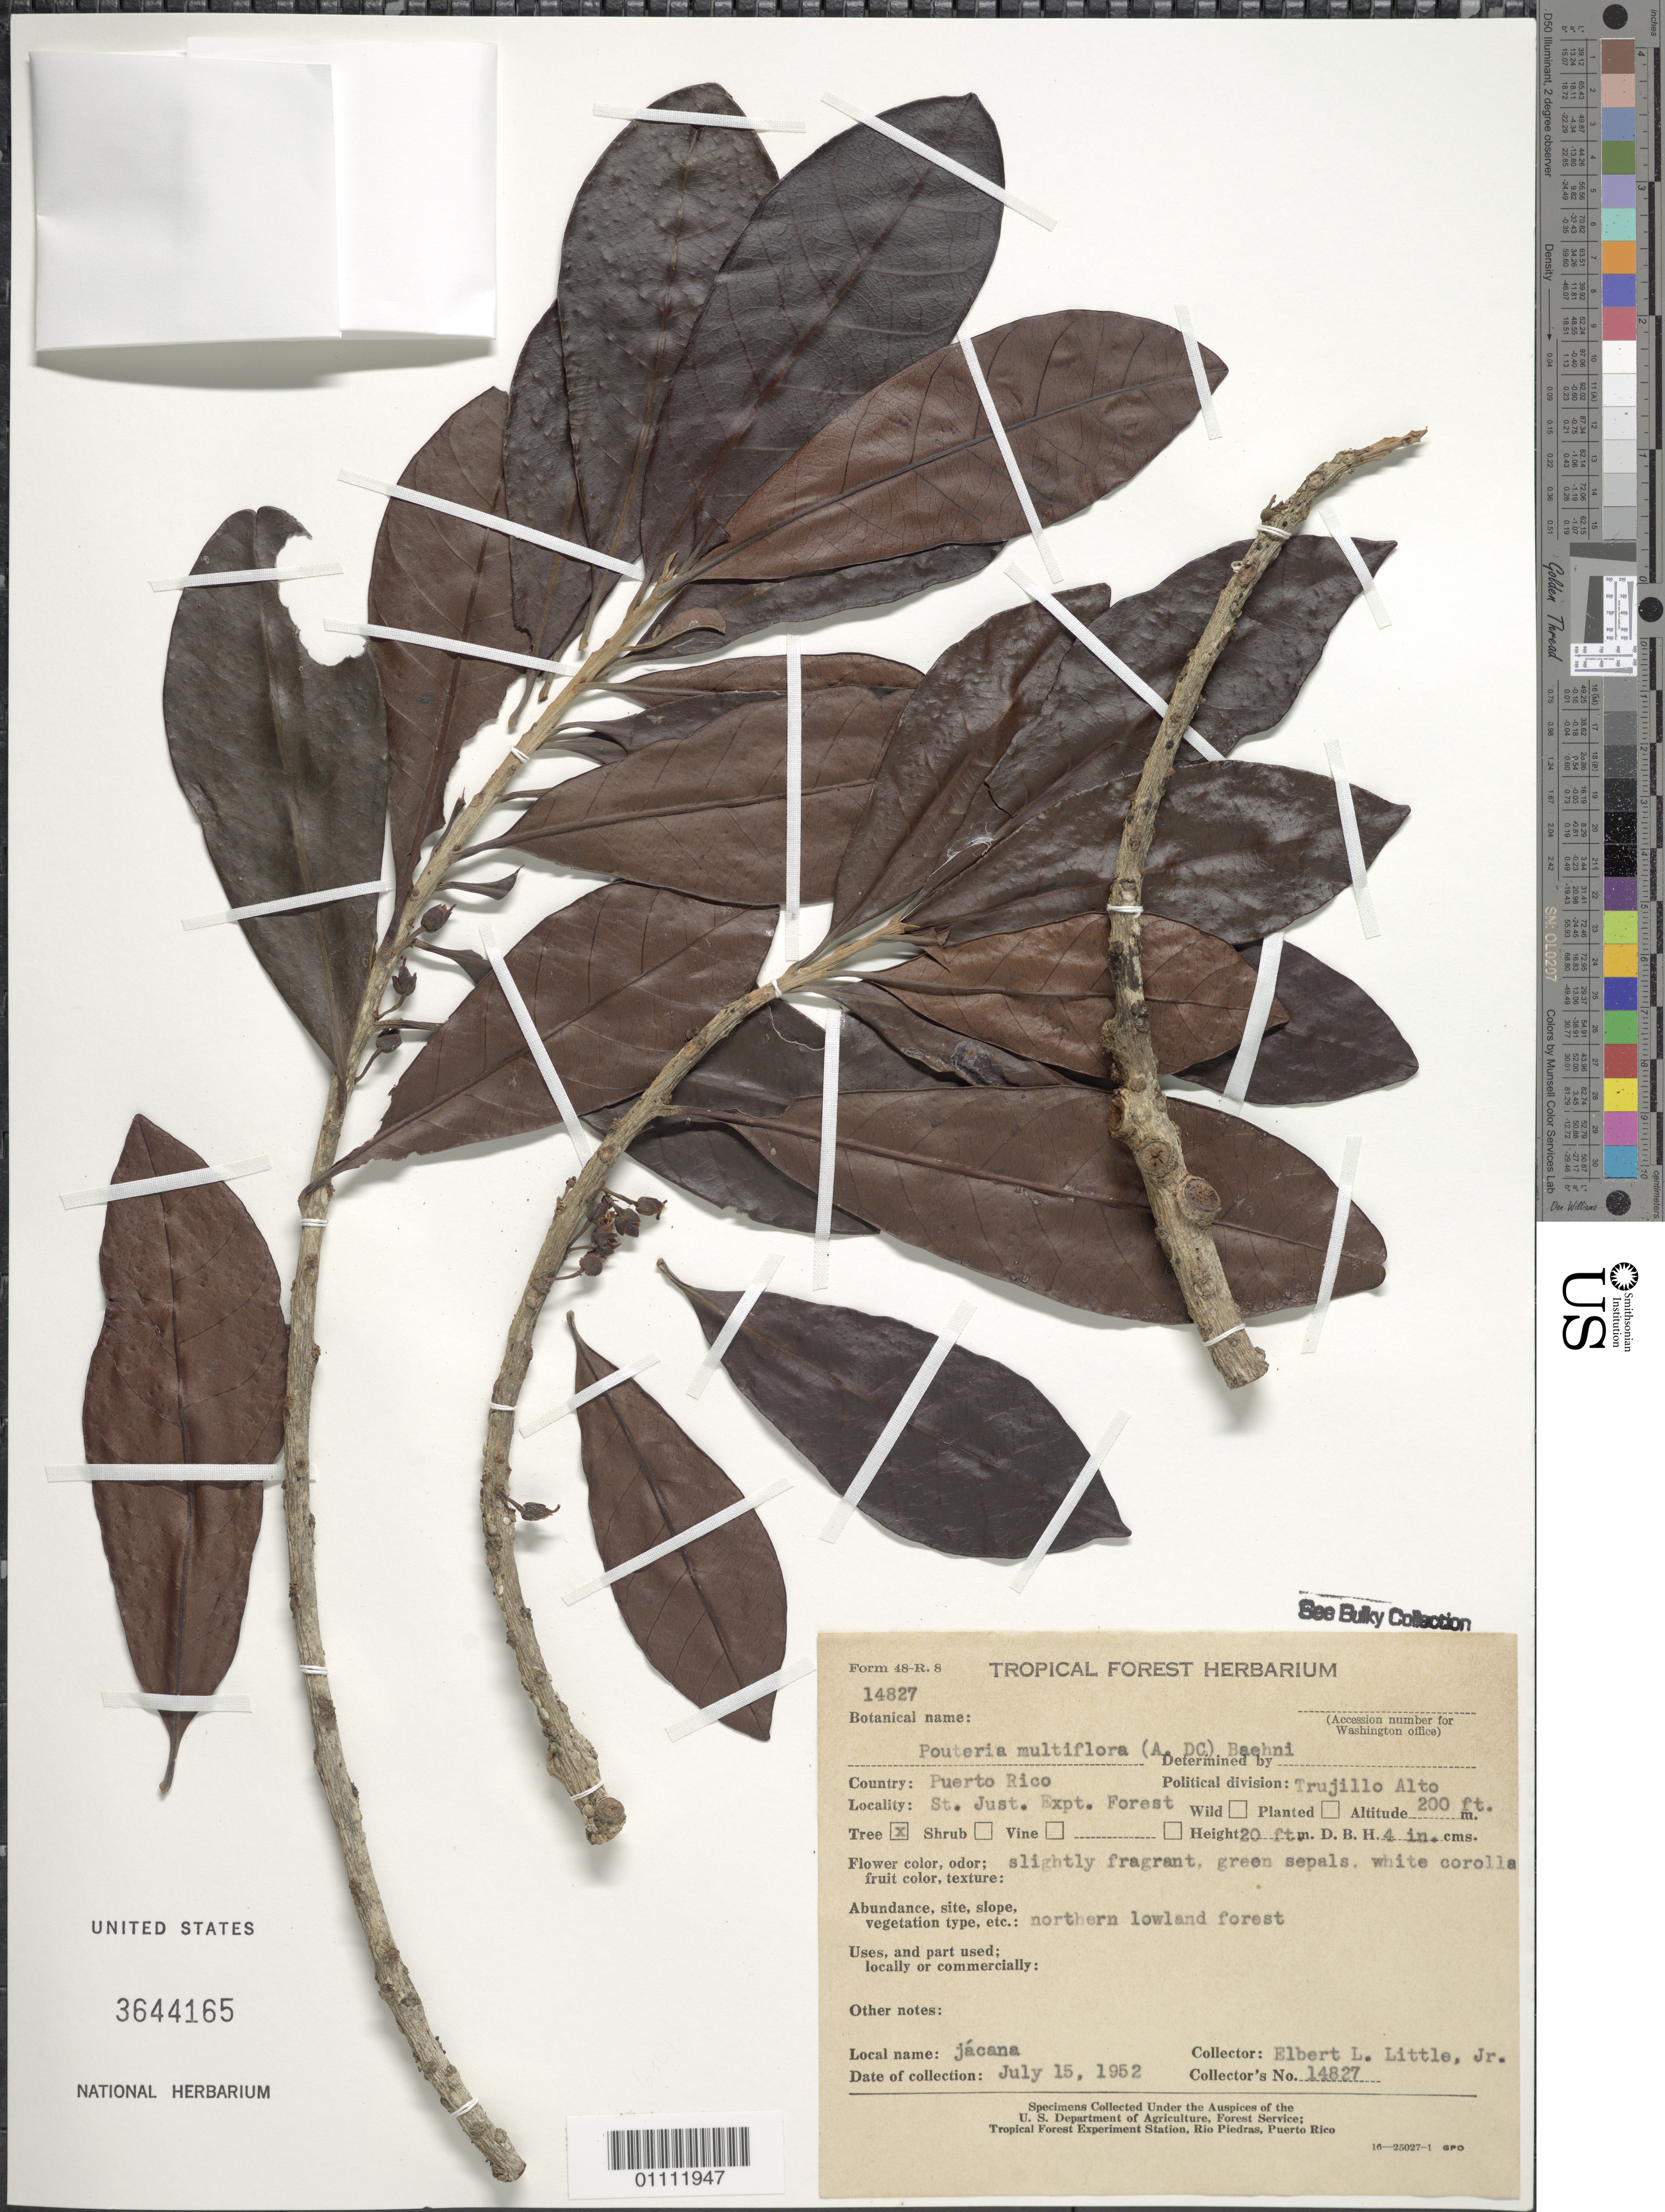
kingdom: Plantae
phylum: Tracheophyta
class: Magnoliopsida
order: Ericales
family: Sapotaceae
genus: Pouteria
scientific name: Pouteria multiflora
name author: (A. DC.) Eyma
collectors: E. L. Little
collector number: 14827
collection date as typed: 15 Jul 1952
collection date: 1952-07-15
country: Puerto Rico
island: Puerto Rico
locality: Trujillo Alto, St. Just. Expt. Forest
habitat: Northern lowland forest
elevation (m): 61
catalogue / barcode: US 3644165